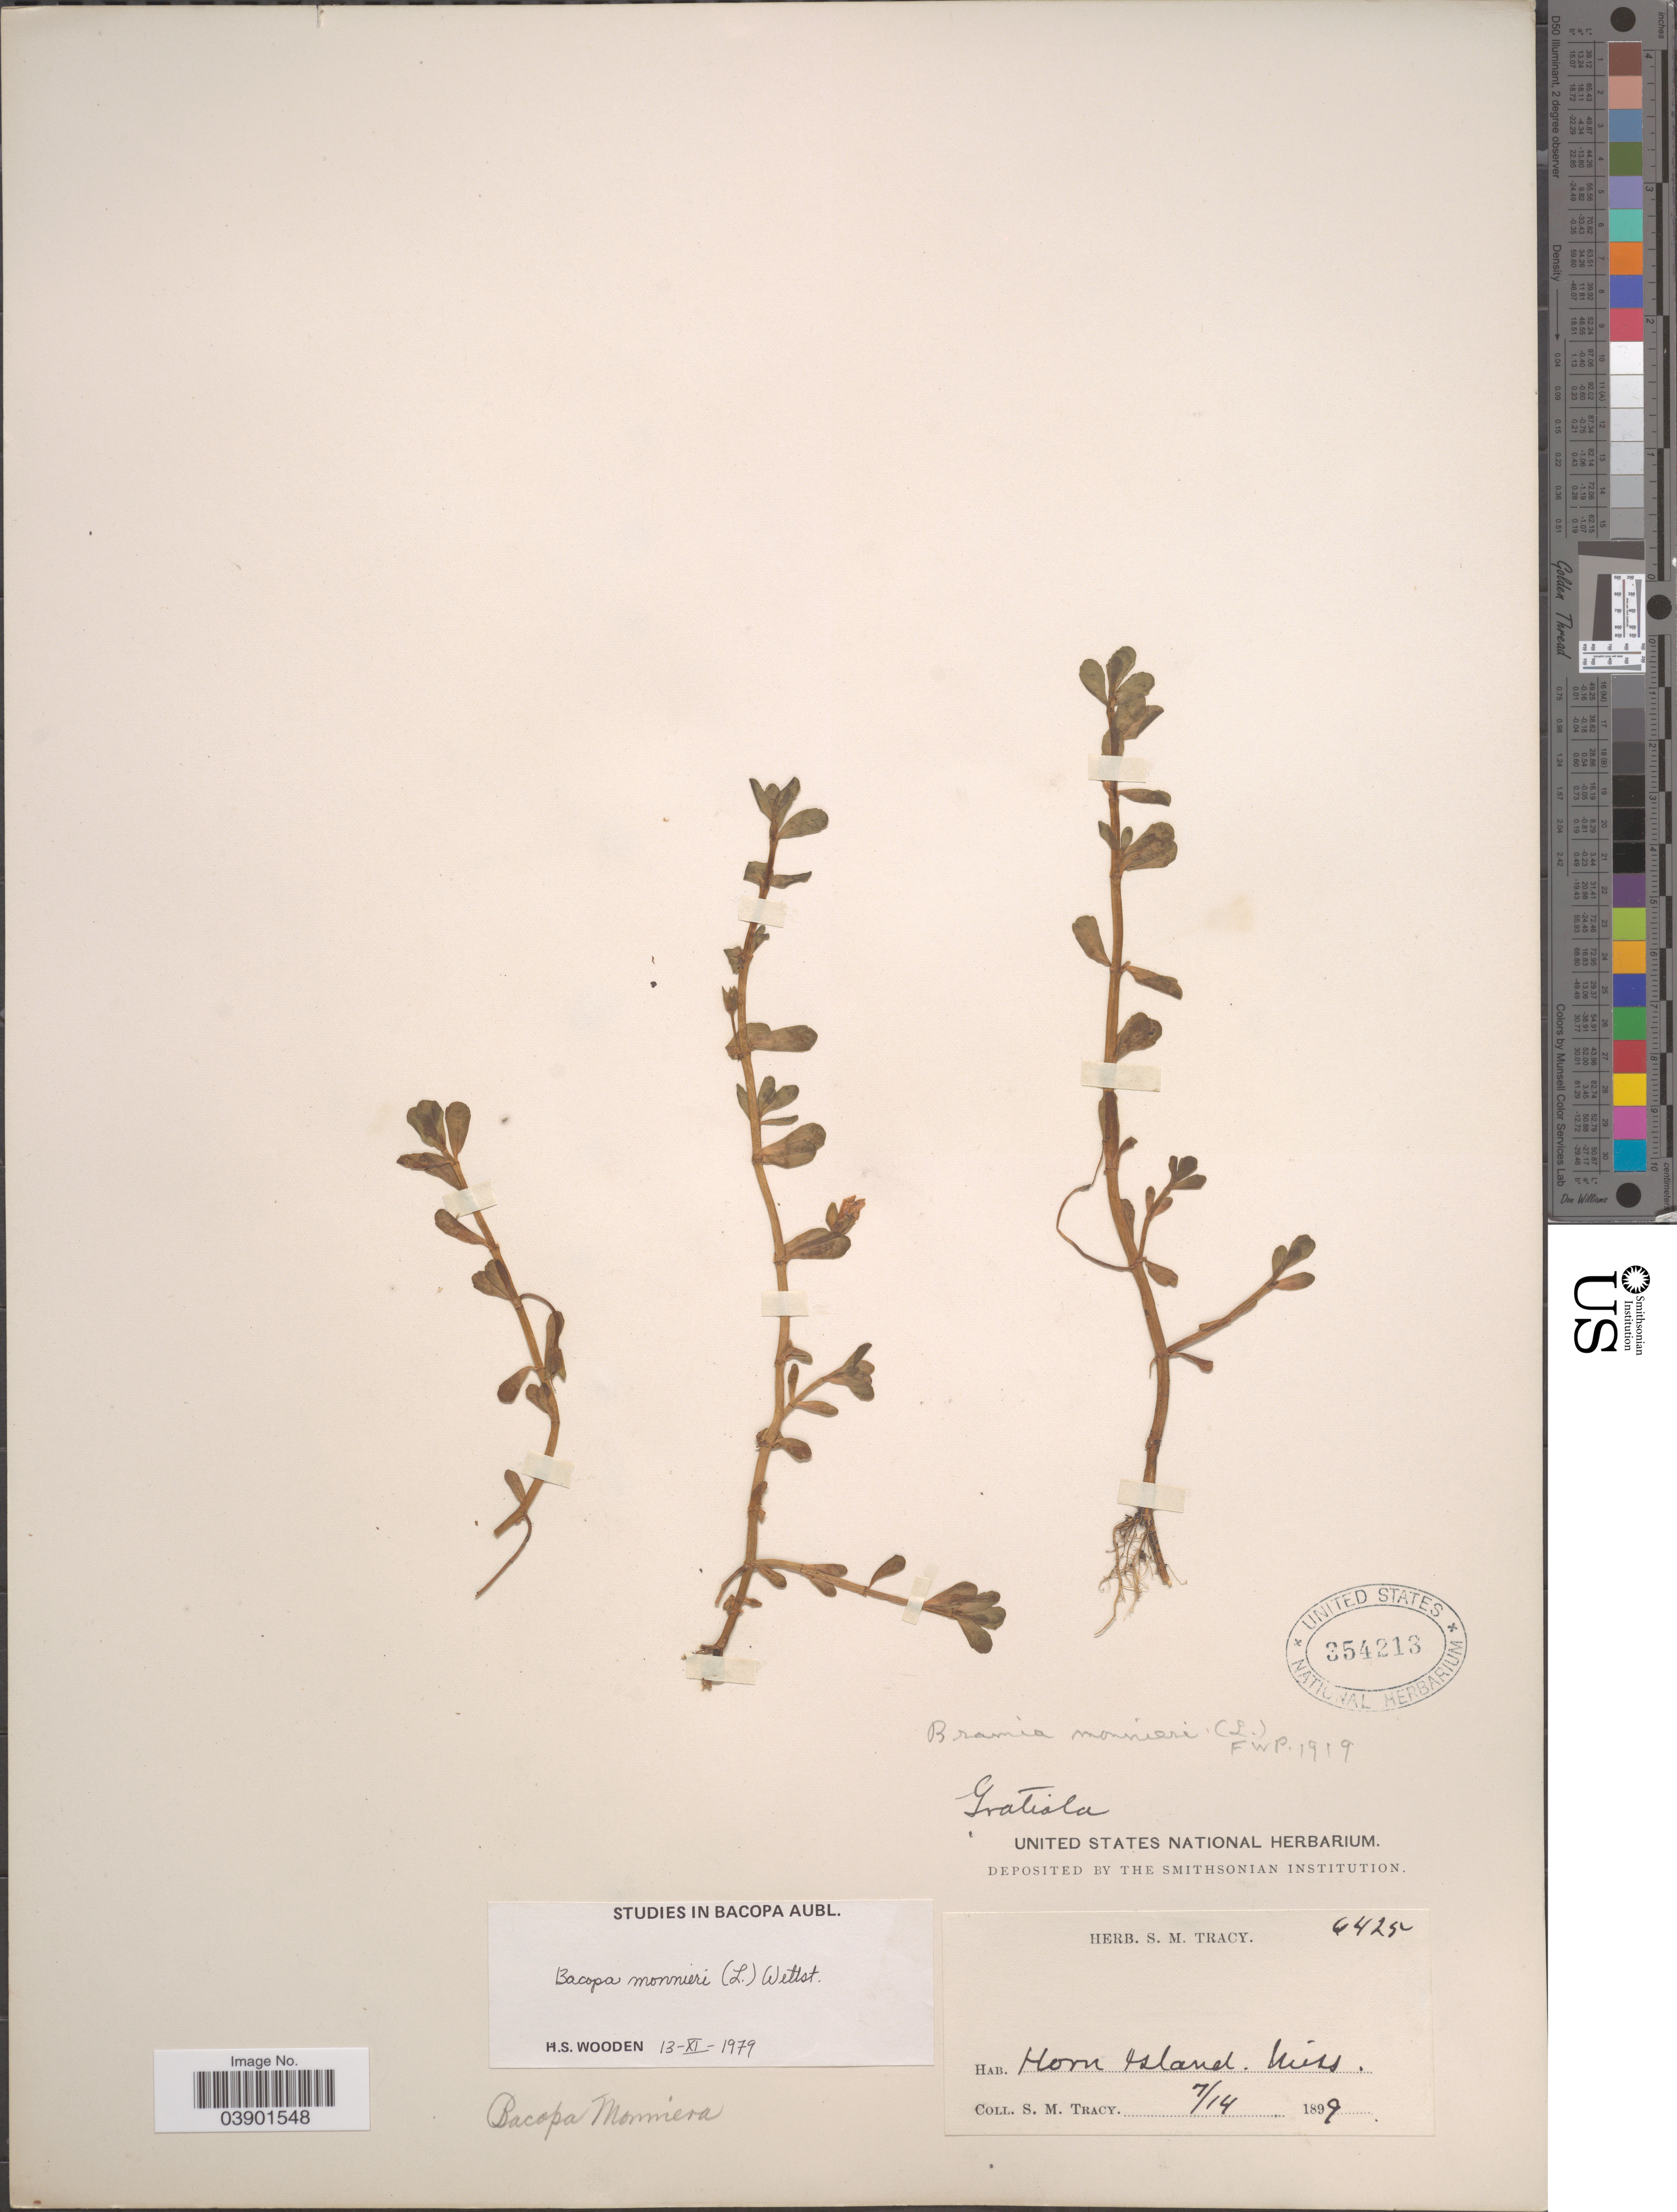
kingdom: Plantae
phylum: Tracheophyta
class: Magnoliopsida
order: Lamiales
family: Plantaginaceae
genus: Bacopa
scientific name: Bacopa monnieri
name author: (L.) Pennell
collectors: S. M. Tracy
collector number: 6425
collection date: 1899-07-14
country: United States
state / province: Mississippi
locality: Horn Island.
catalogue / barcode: US 354213